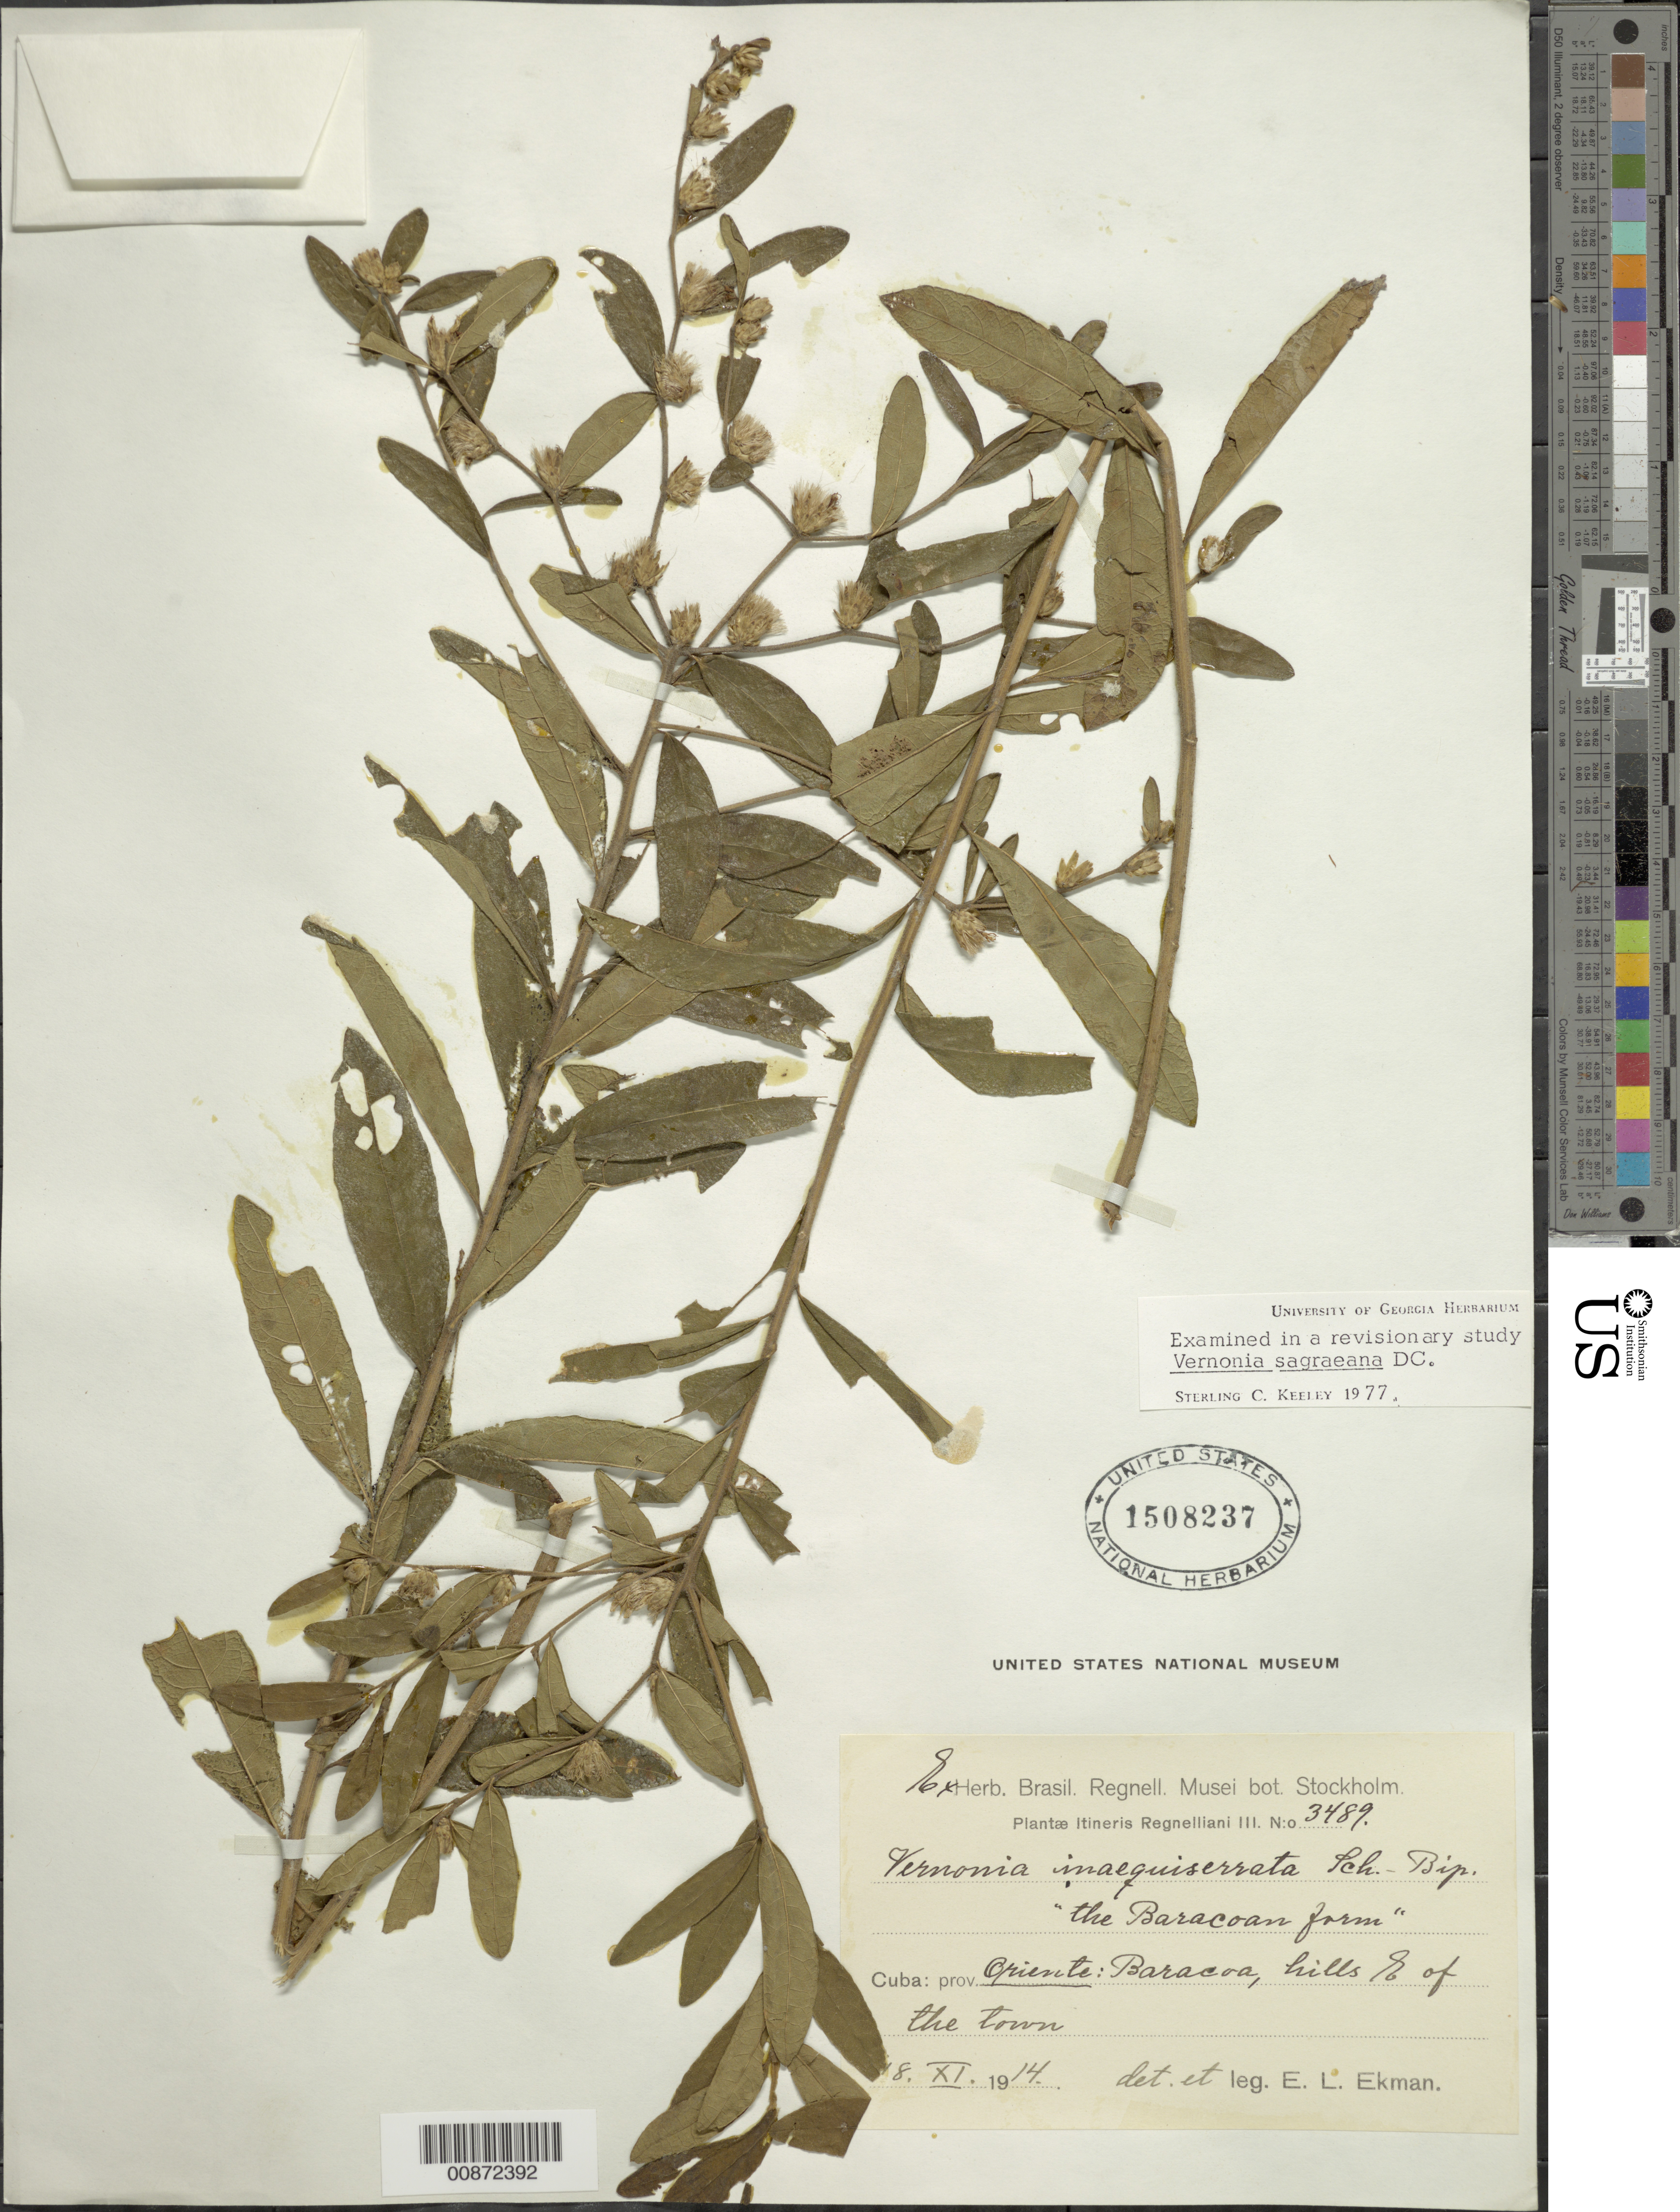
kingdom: Plantae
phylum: Tracheophyta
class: Magnoliopsida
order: Asterales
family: Asteraceae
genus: Lepidaploa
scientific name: Lepidaploa sagraeana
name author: (DC.) H. Rob.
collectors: E. L. Ekman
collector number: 3489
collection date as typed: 18 Nov 1914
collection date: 1914-11-18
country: Cuba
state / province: Oriente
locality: Baracoa, "the Baracoan farm", hills E of town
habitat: Hills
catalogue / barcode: US 1508237